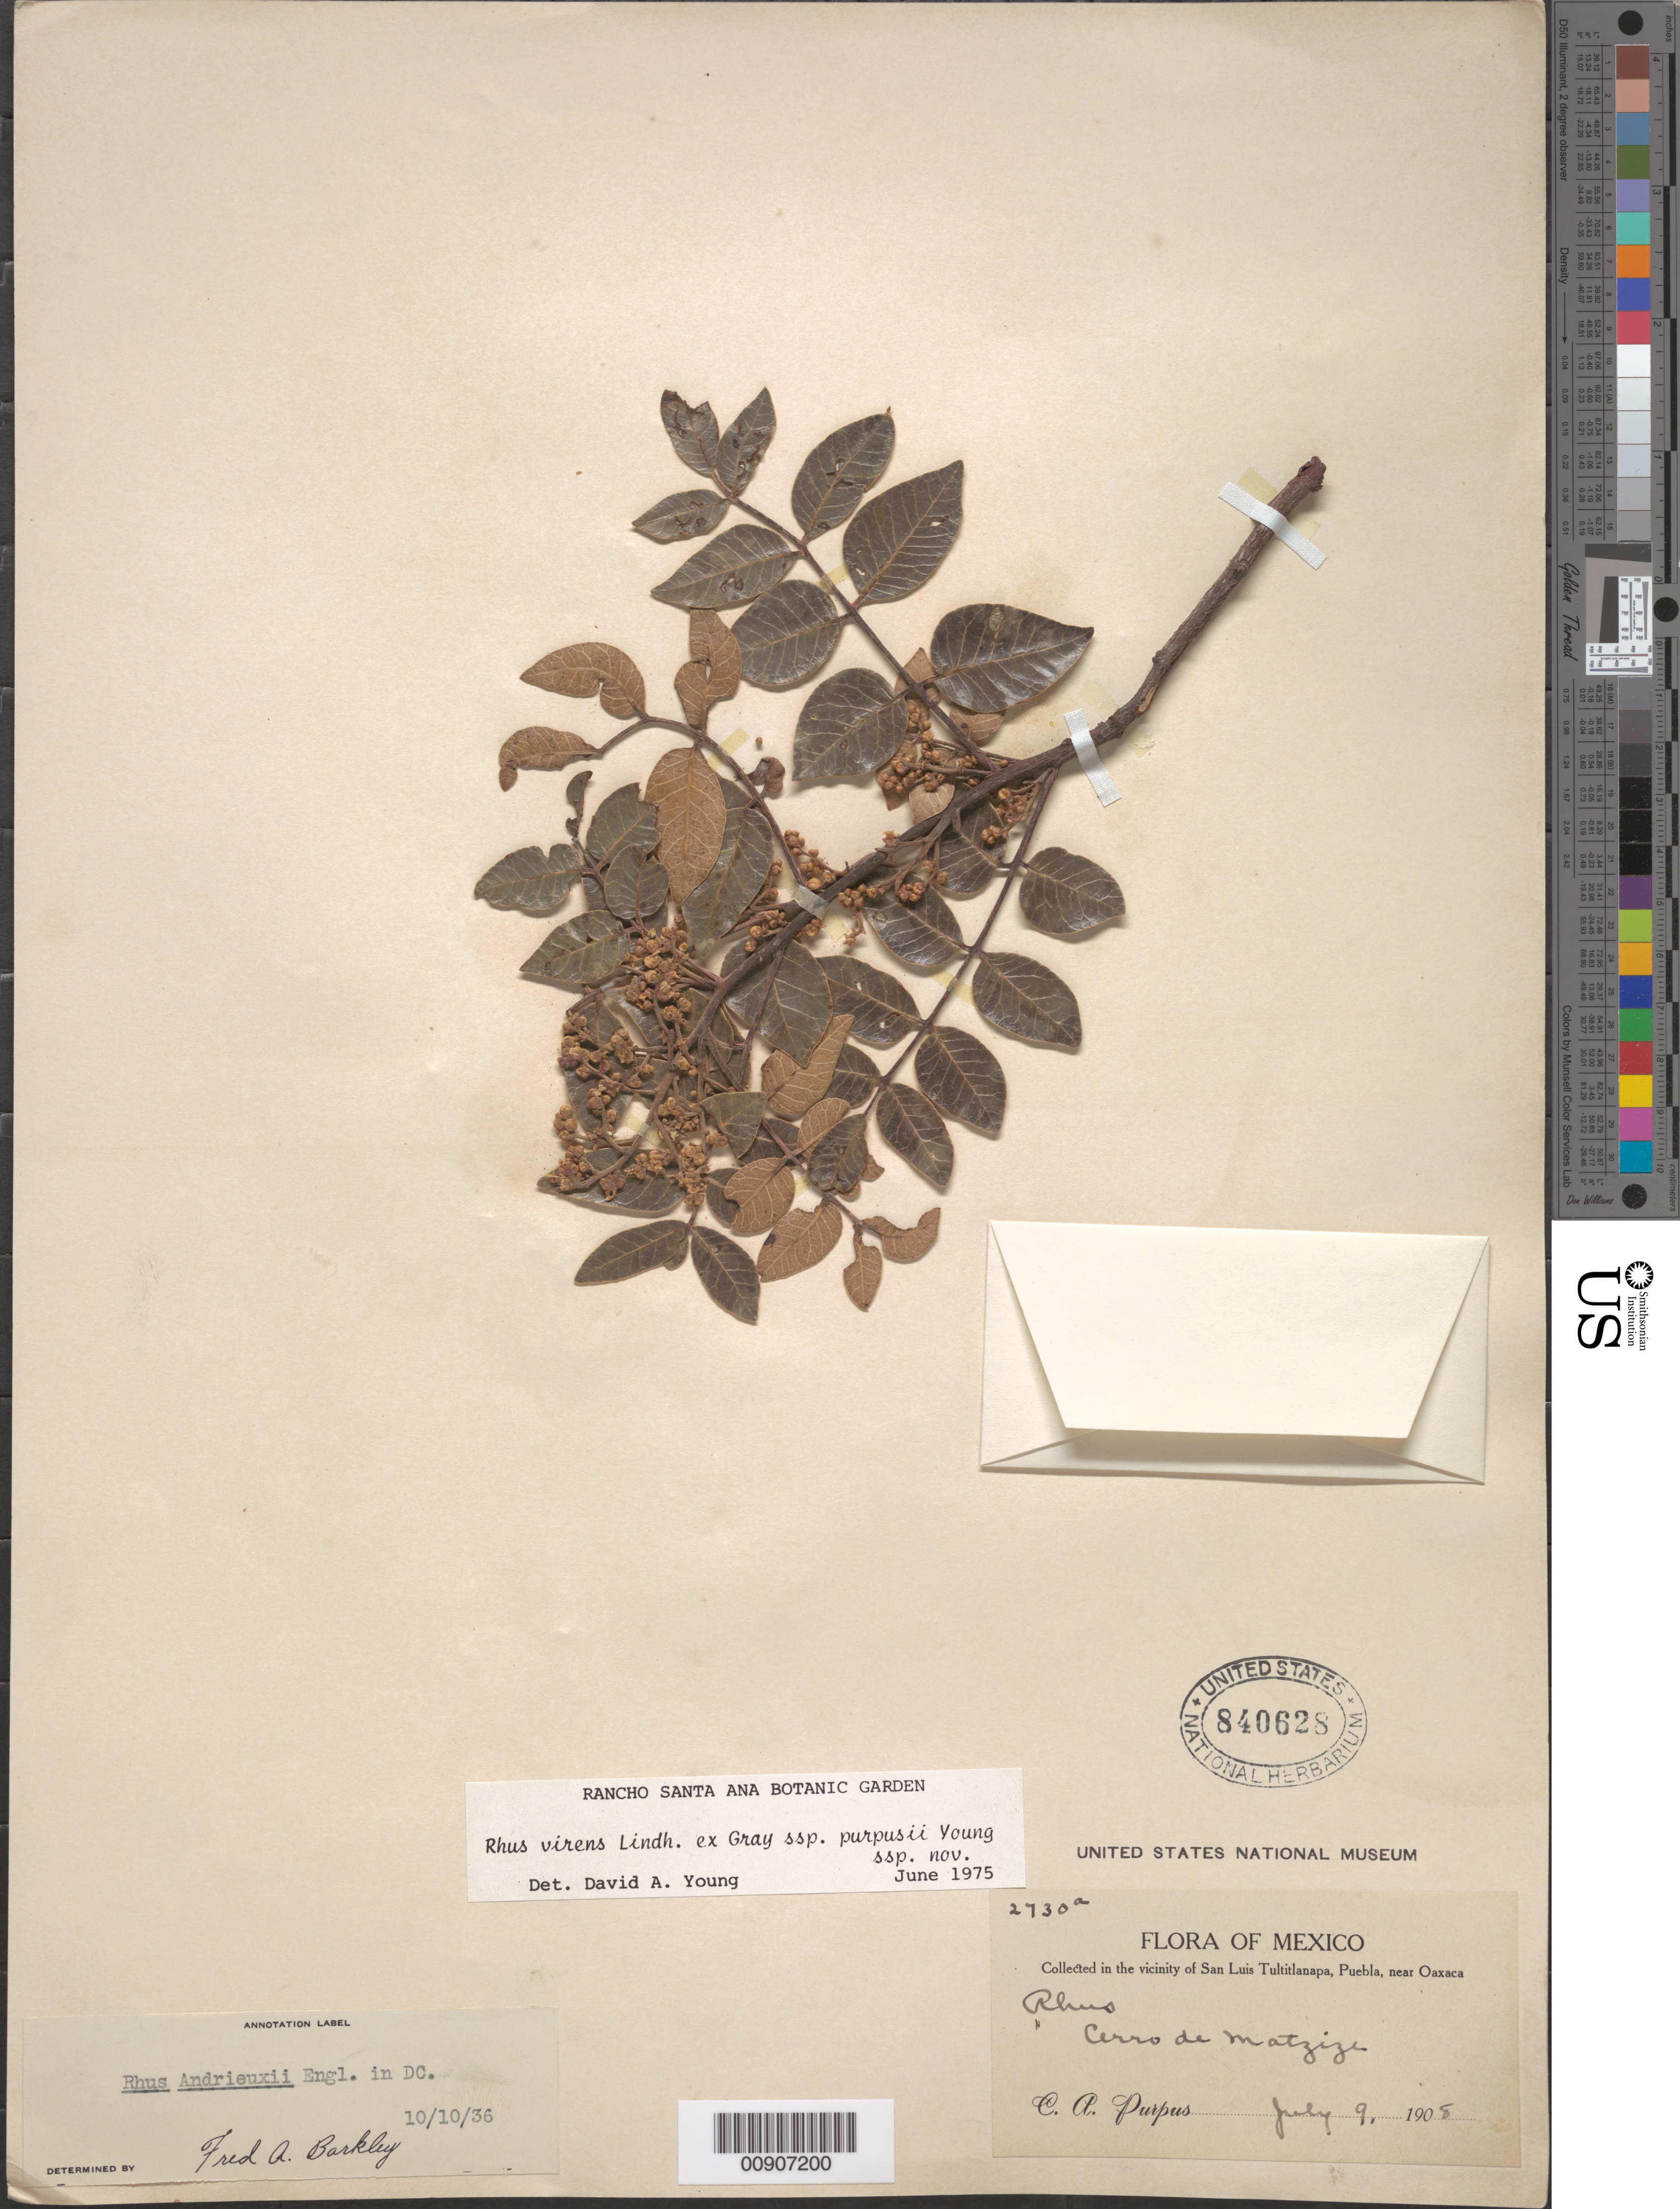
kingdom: Plantae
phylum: Tracheophyta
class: Magnoliopsida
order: Sapindales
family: Anacardiaceae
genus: Rhus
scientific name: Rhus virens subsp. purpusii Young ined.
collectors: C. A. Purpus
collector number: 2730 a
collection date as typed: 09 Jul 1908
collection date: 1908-07-09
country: Mexico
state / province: Puebla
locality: Vicinity of San Luis Tultitlanapa, Puebla, near Oaxaca. Cerro de Matzize.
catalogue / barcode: US 840628